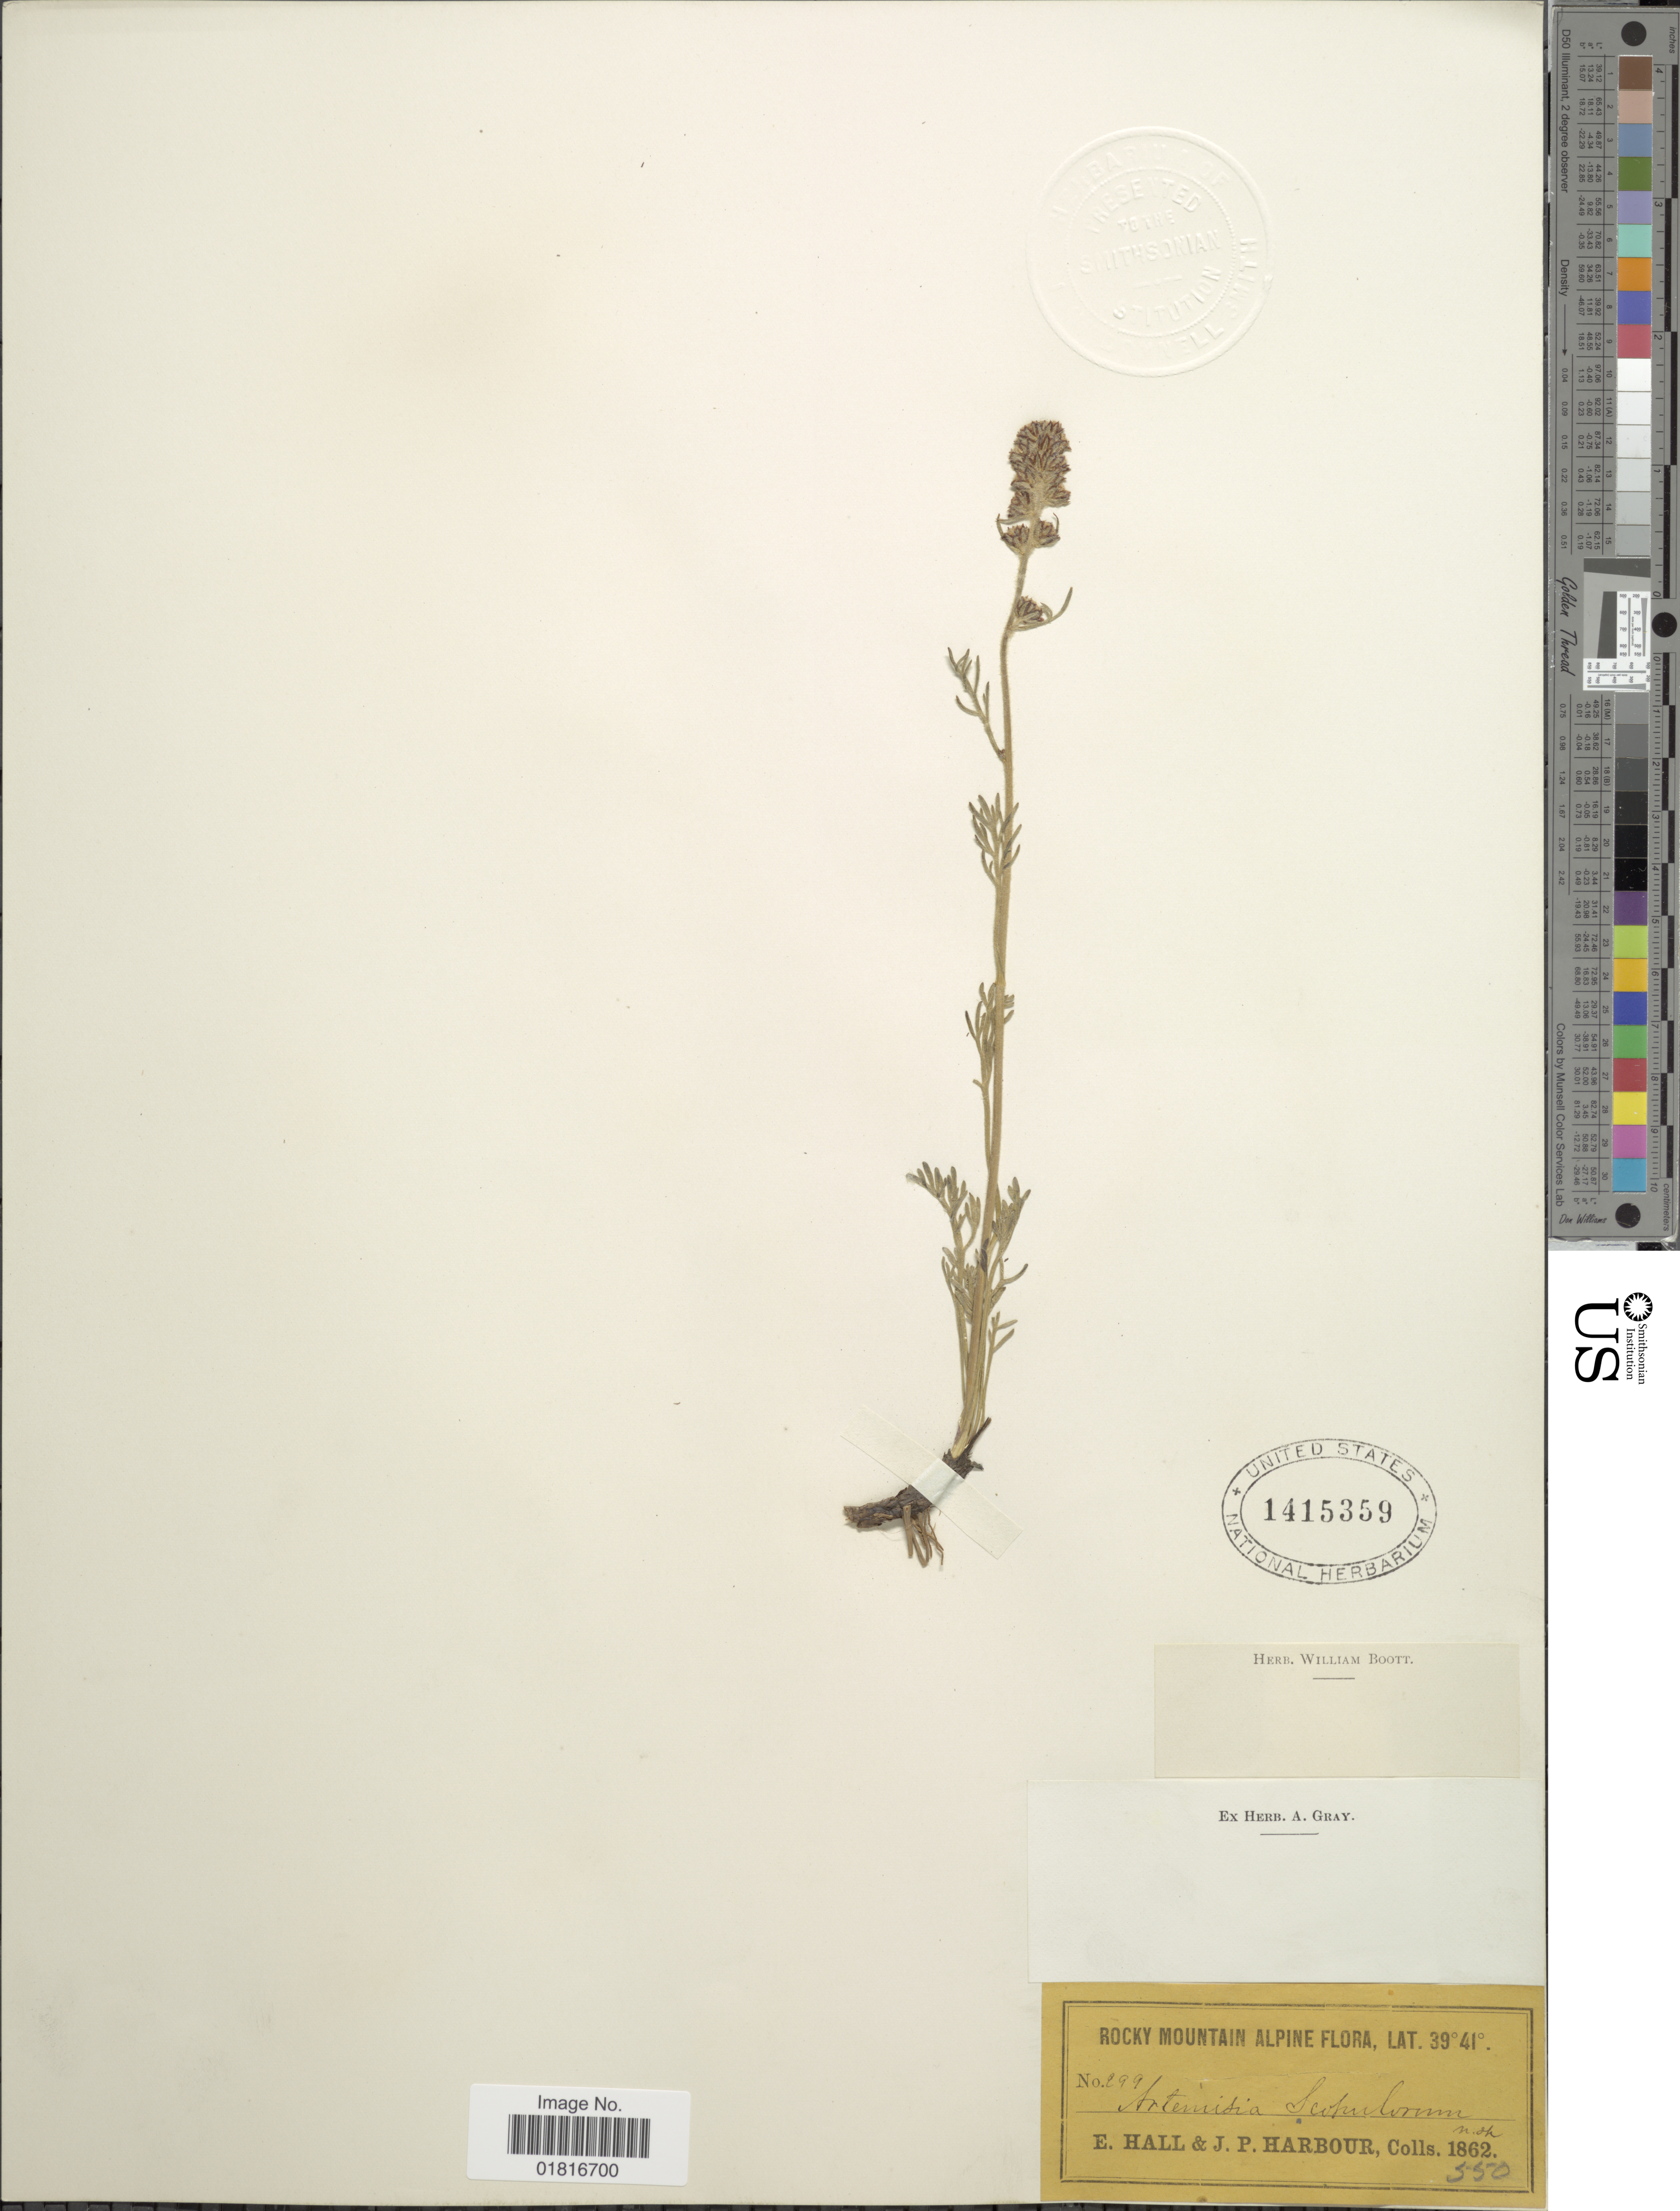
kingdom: Plantae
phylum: Tracheophyta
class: Magnoliopsida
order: Asterales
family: Asteraceae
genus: Artemisia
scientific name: Artemisia scopulorum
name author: A. Gray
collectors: E. Hall & J. Harbour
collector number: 299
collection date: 1862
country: United States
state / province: Colorado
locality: Rocky Mtns. Alpine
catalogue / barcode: US 1415359